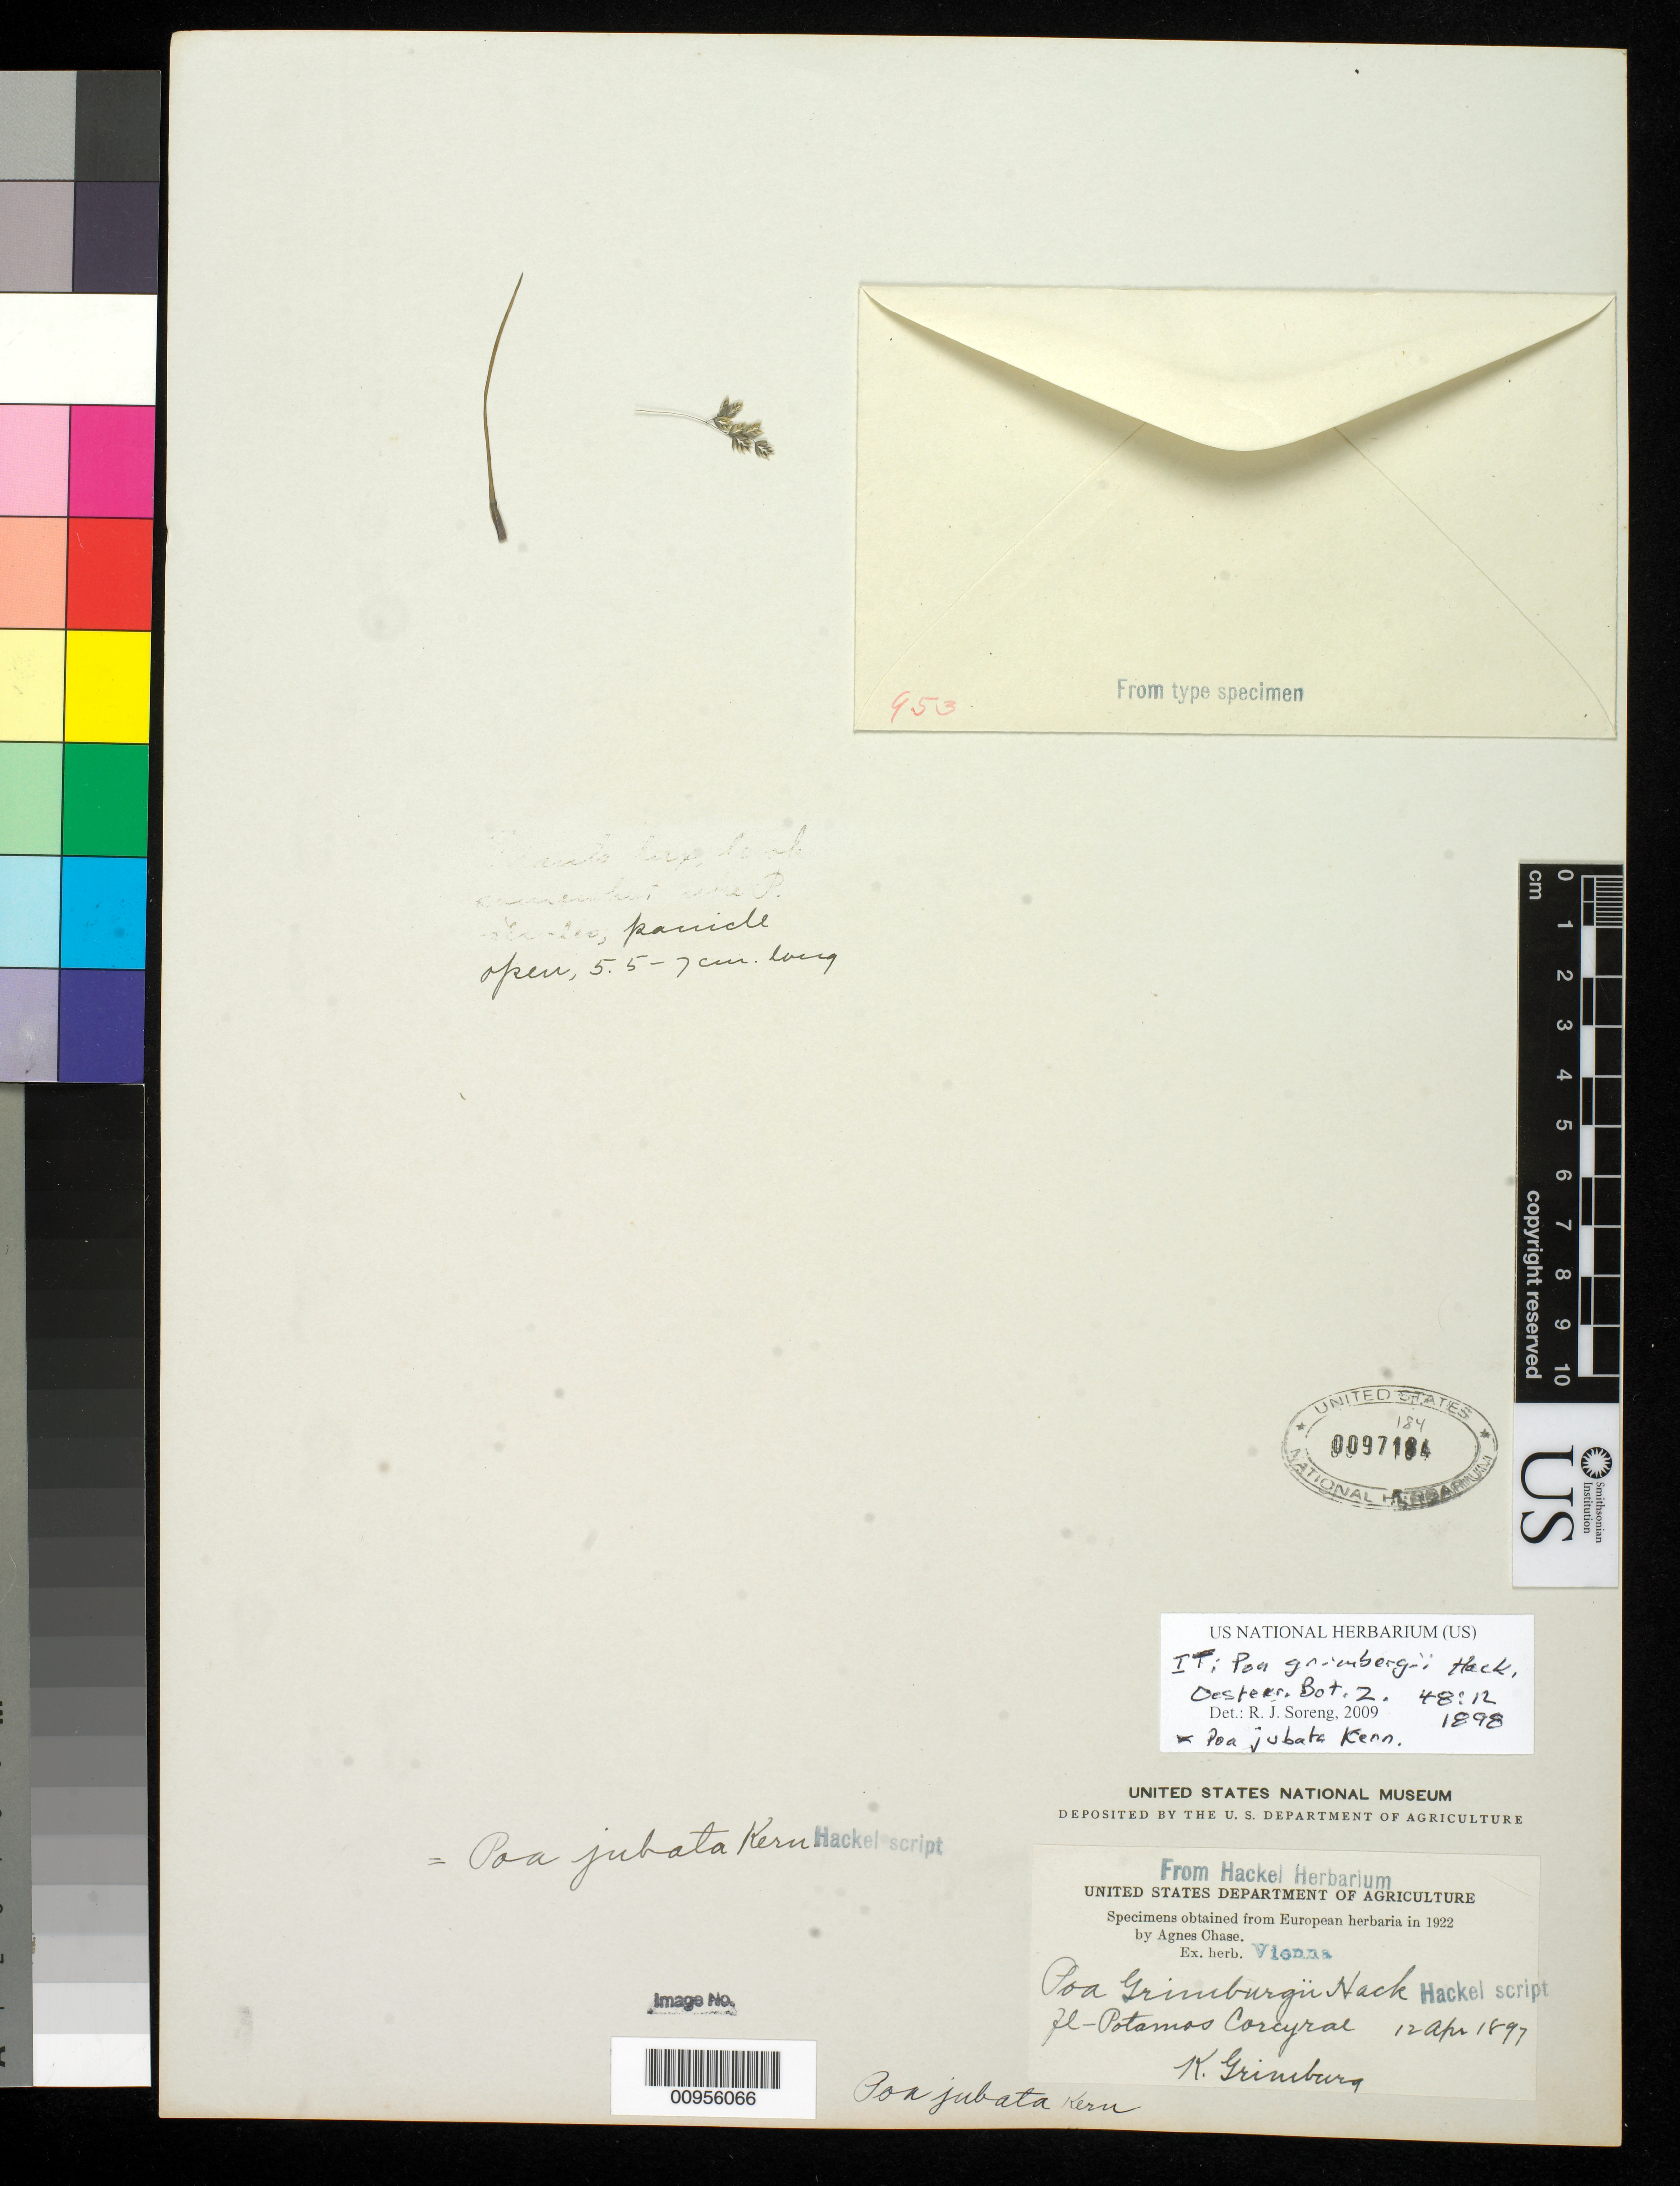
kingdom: Plantae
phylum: Tracheophyta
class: Liliopsida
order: Poales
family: Poaceae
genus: Poa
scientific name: Poa grimburgii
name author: Hack.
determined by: Soreng, Robert J., Research Associate (BOT), Smithsonian Institution - National Museum of Natural History (UNITED STATES)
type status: Isotype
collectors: K. Grimburg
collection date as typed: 12 Apr 1897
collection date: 1897-04-12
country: Greece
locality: Fl. Potamos Corcyrae.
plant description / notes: Fragmentary material of type specimen ex herb. Hackel, Vienna.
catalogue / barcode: US 97184